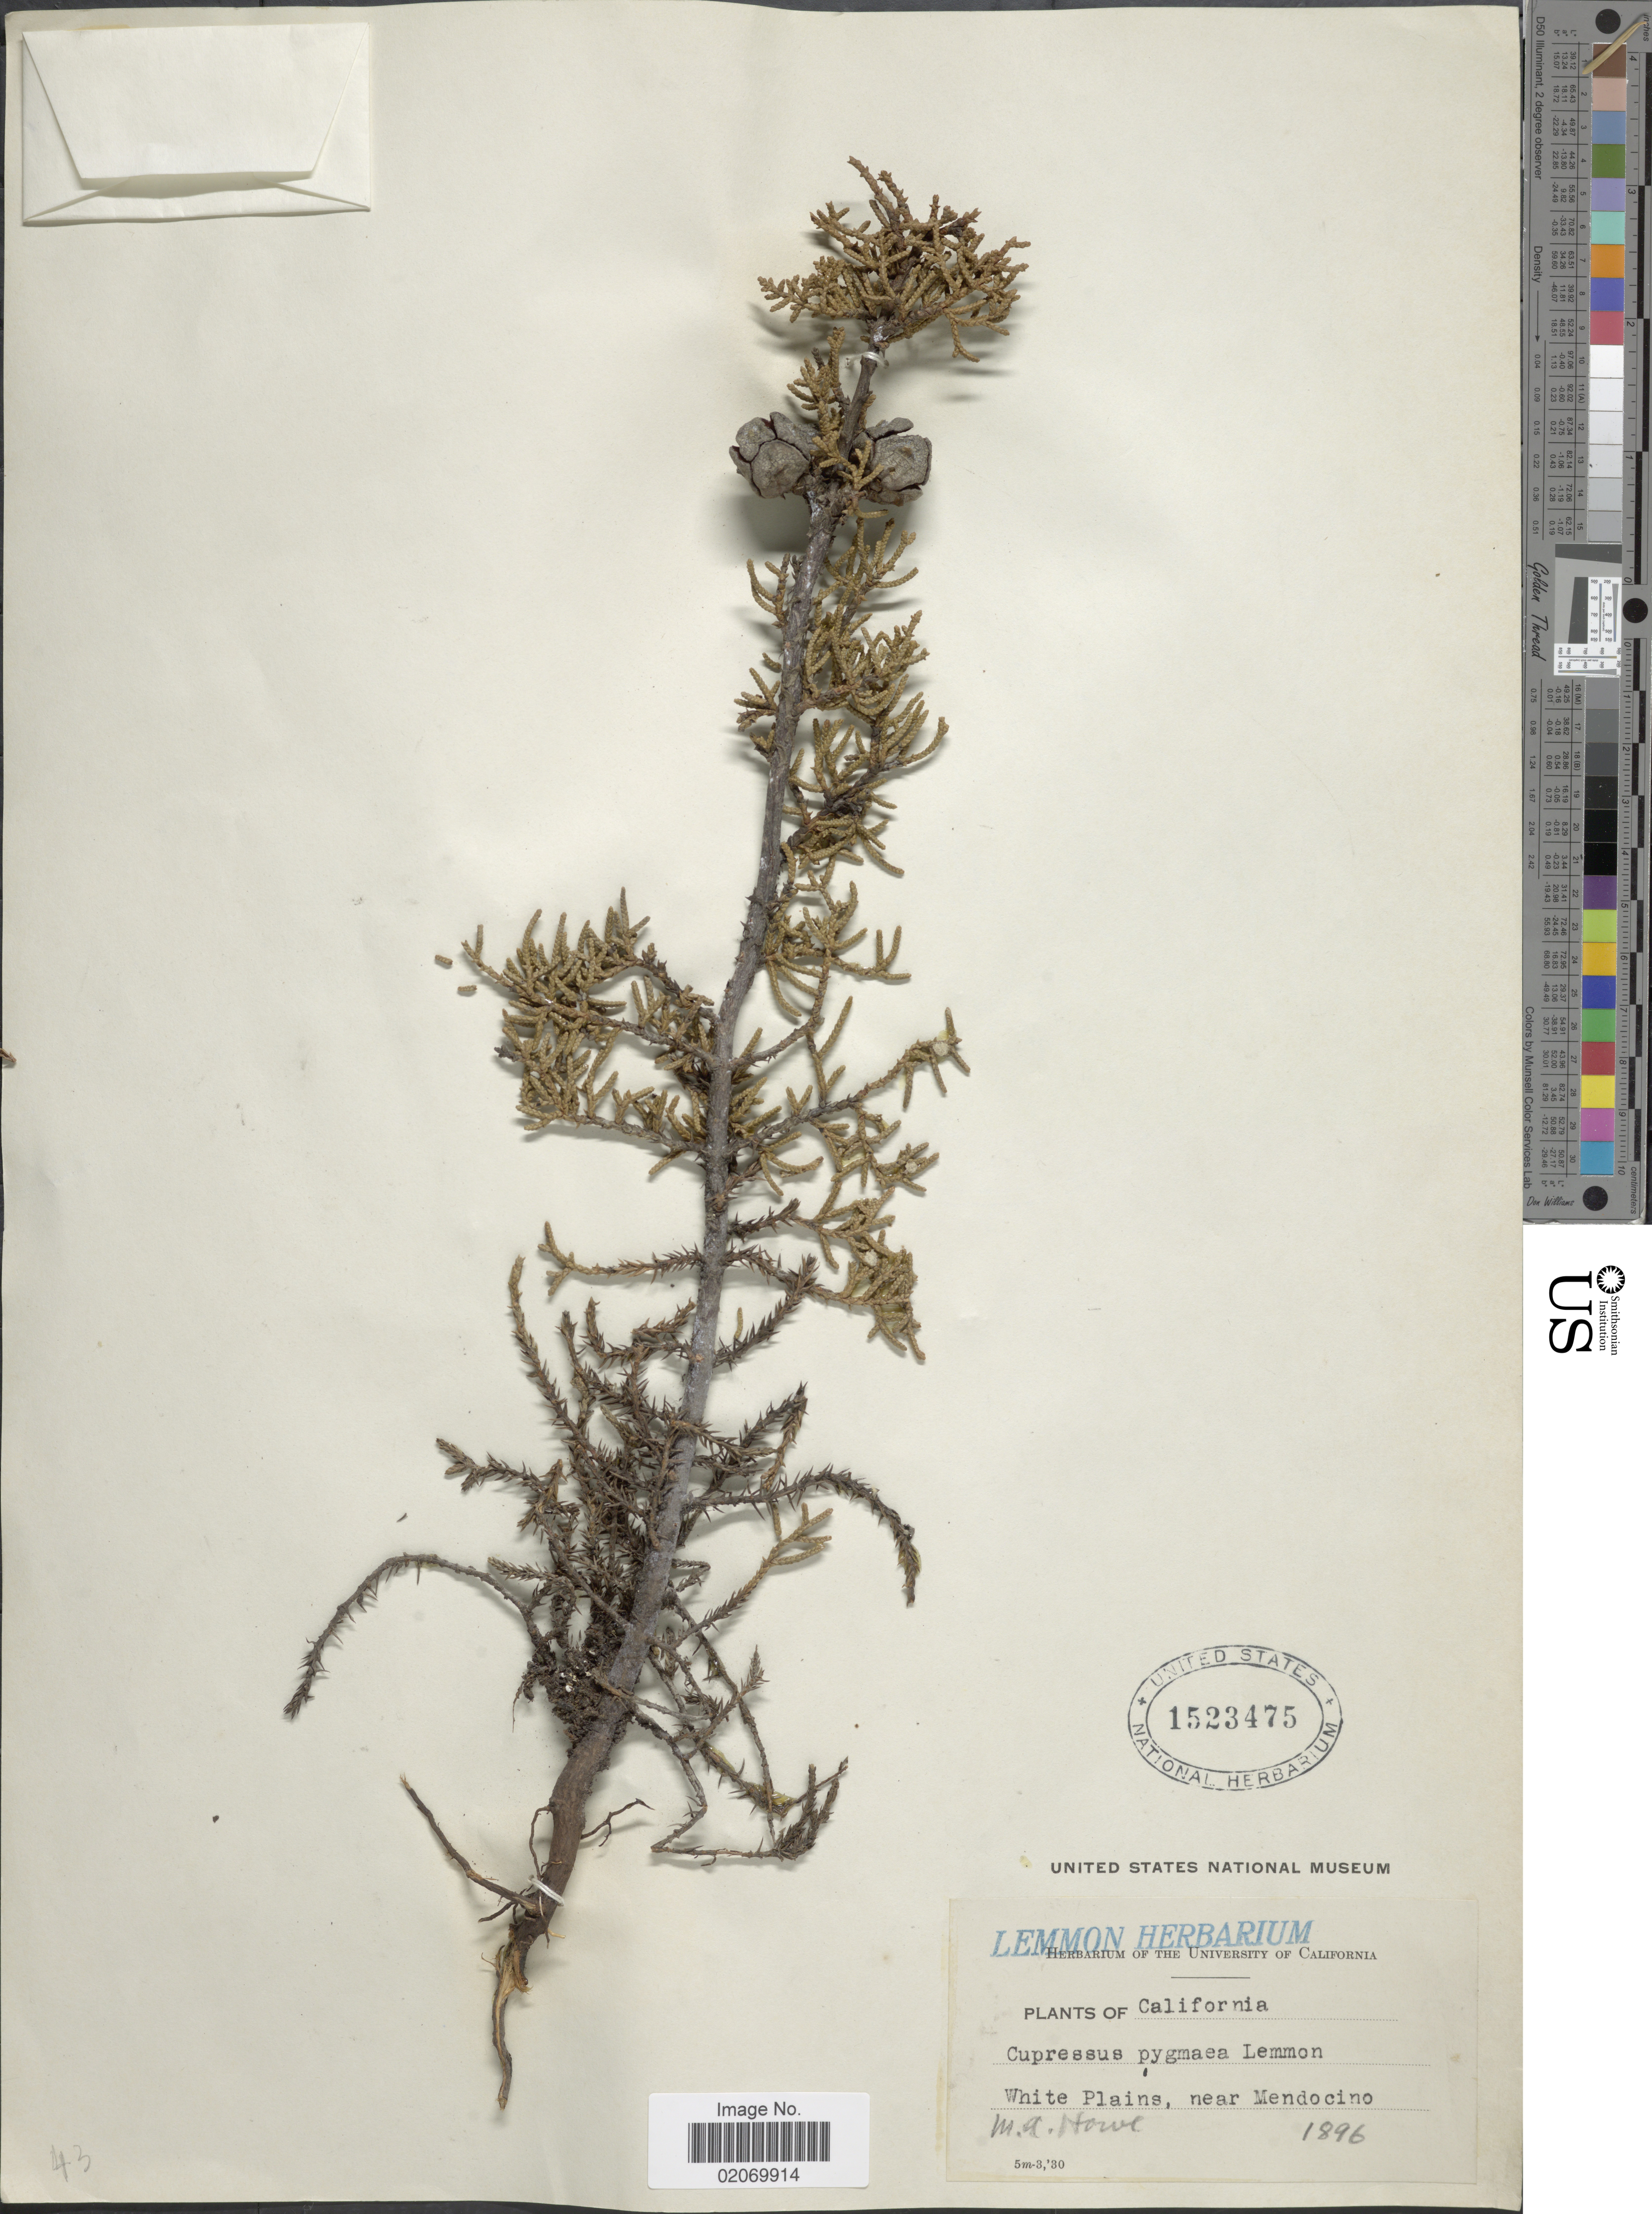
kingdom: Plantae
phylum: Tracheophyta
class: Pinopsida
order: Pinales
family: Cupressaceae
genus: Hesperocyparis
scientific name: Hesperocyparis pygmaea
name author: (Lemmon) Bartel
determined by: (US) Smithsonian Institution - National Museum of Natural History - Department of Botany (UNITED STATES)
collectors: M. A. Howe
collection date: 1896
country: United States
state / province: California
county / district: Mendocino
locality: White Plains, near Mendocino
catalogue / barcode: US 1523475